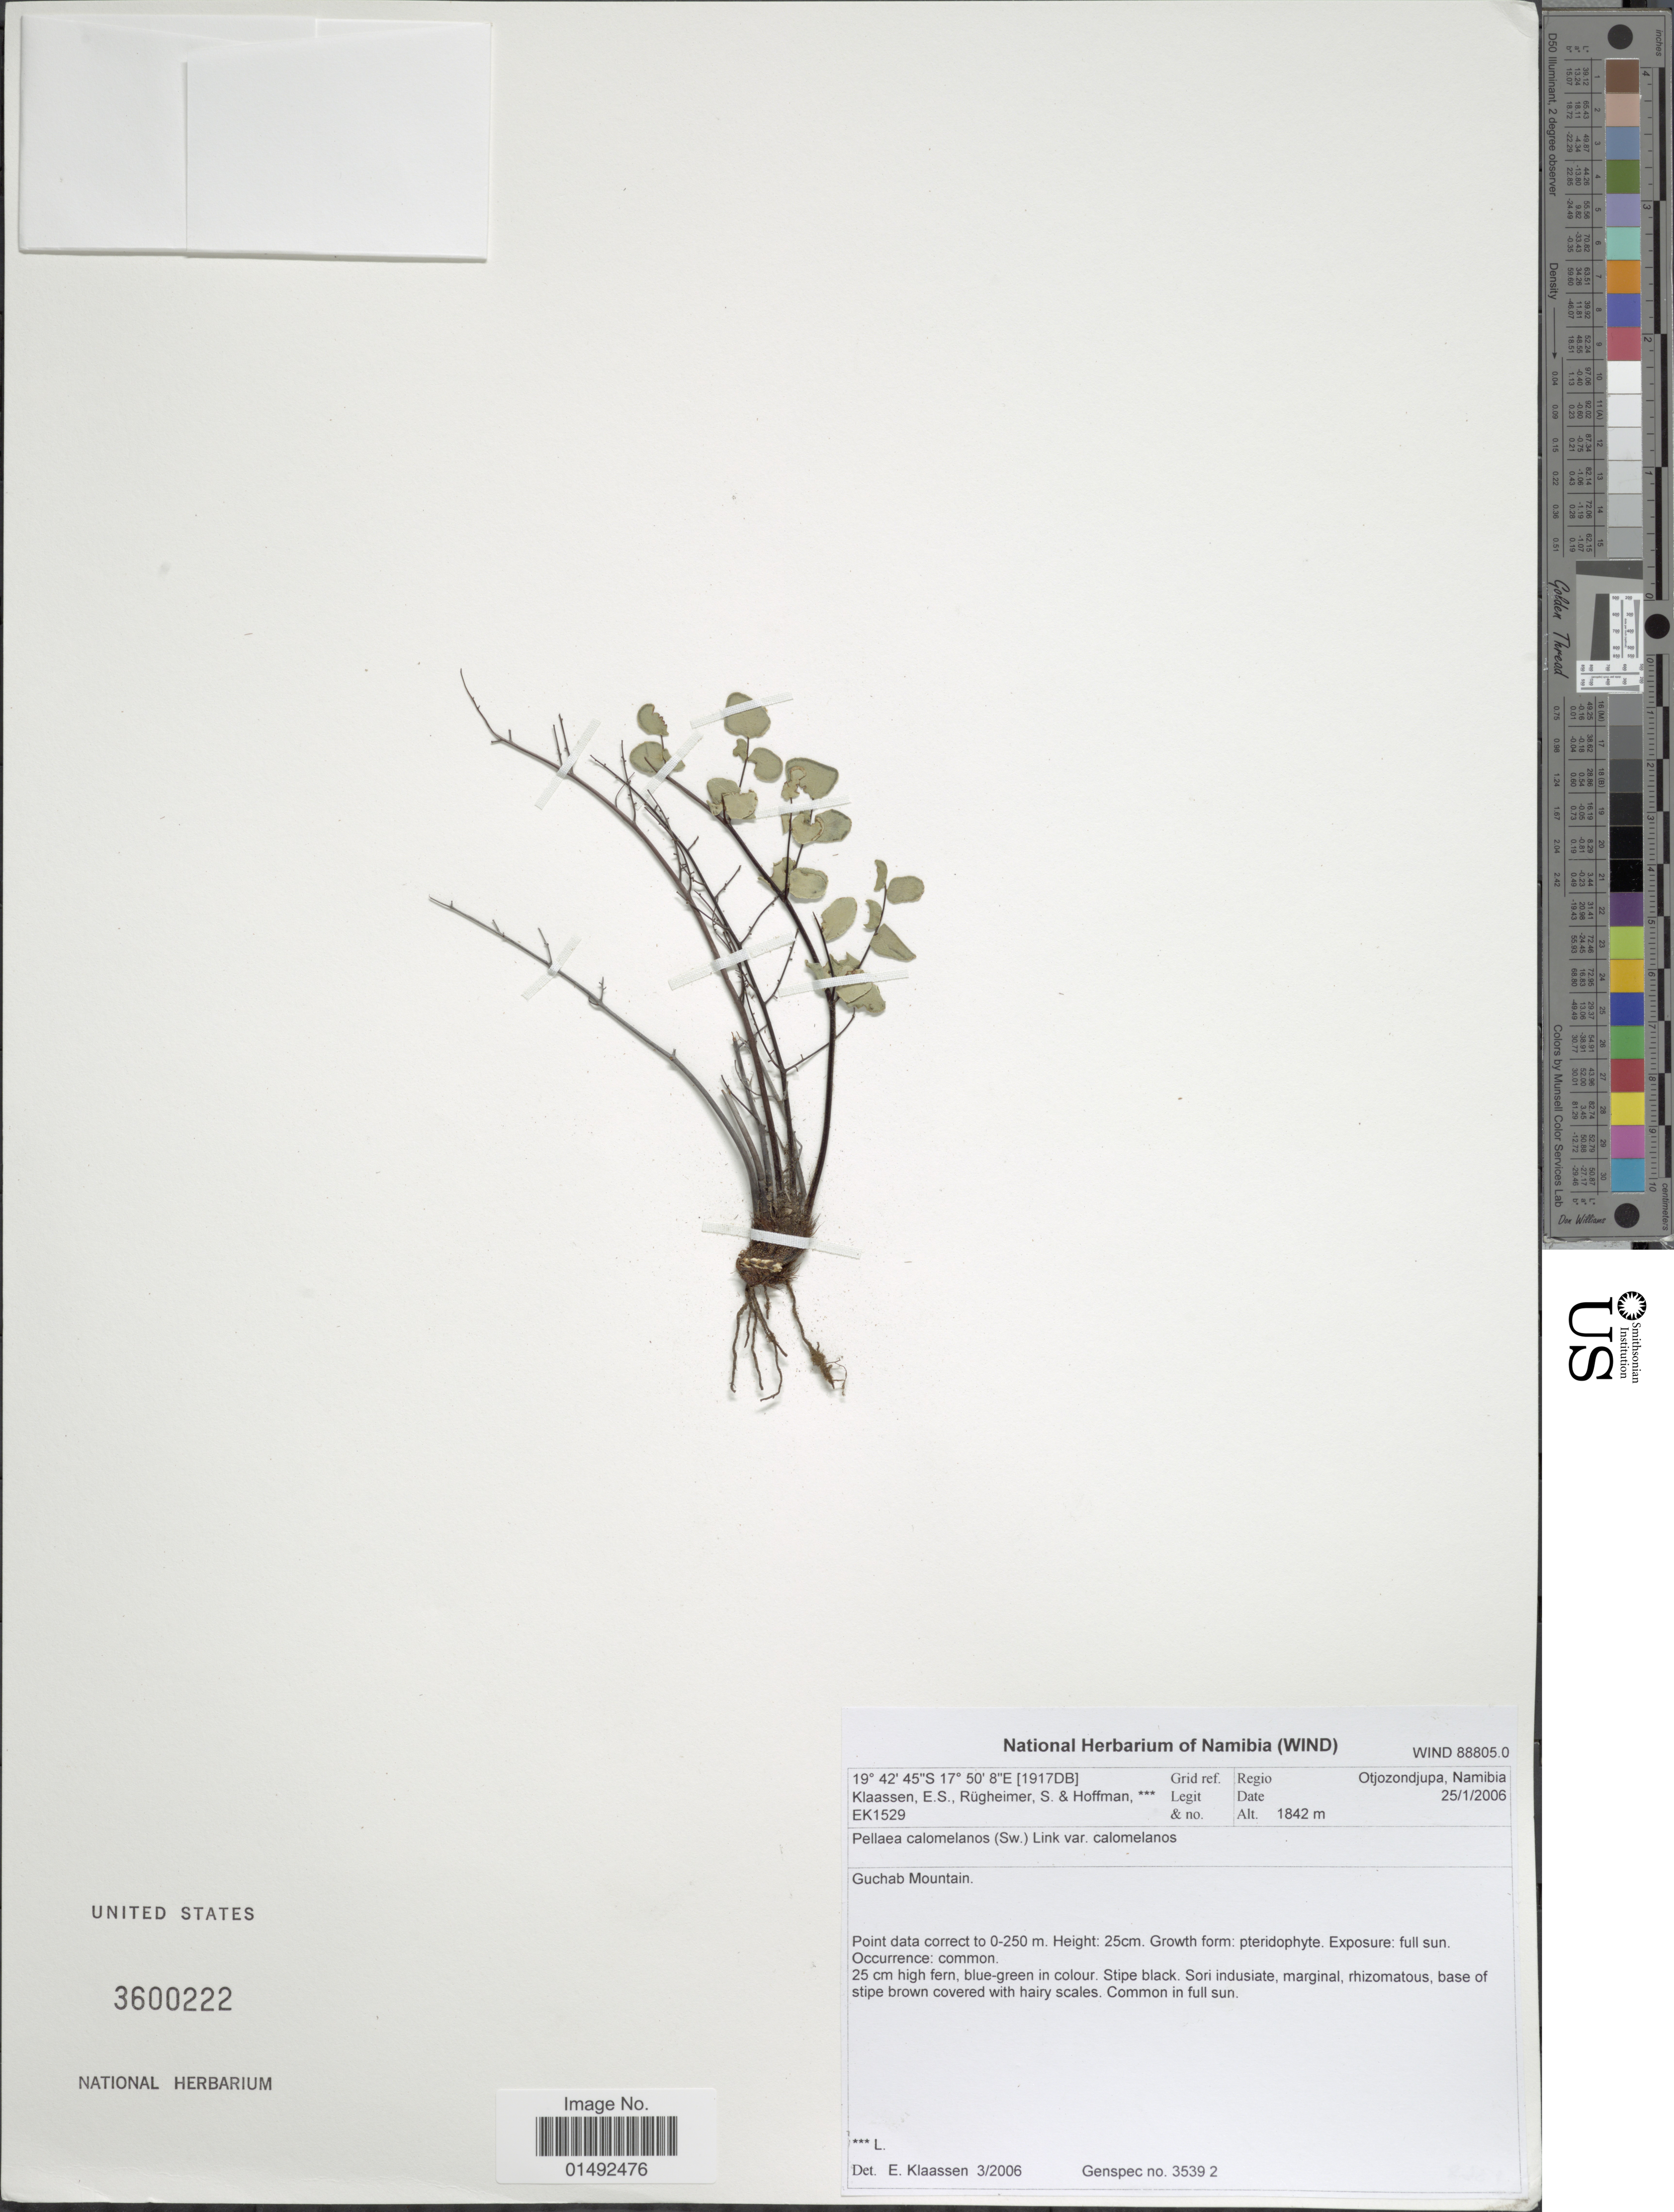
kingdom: Plantae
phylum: Tracheophyta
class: Polypodiopsida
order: Polypodiales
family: Pteridaceae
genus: Pellaea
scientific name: Pellaea calomelanos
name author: (Sw.) Link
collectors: E. S. Klaassen, S. Rugheimer & -- Hoffman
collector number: EK1529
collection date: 2006-01-25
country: Namibia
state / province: Otjozondjupa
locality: Guchab Mountain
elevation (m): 1842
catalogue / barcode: US 3600222